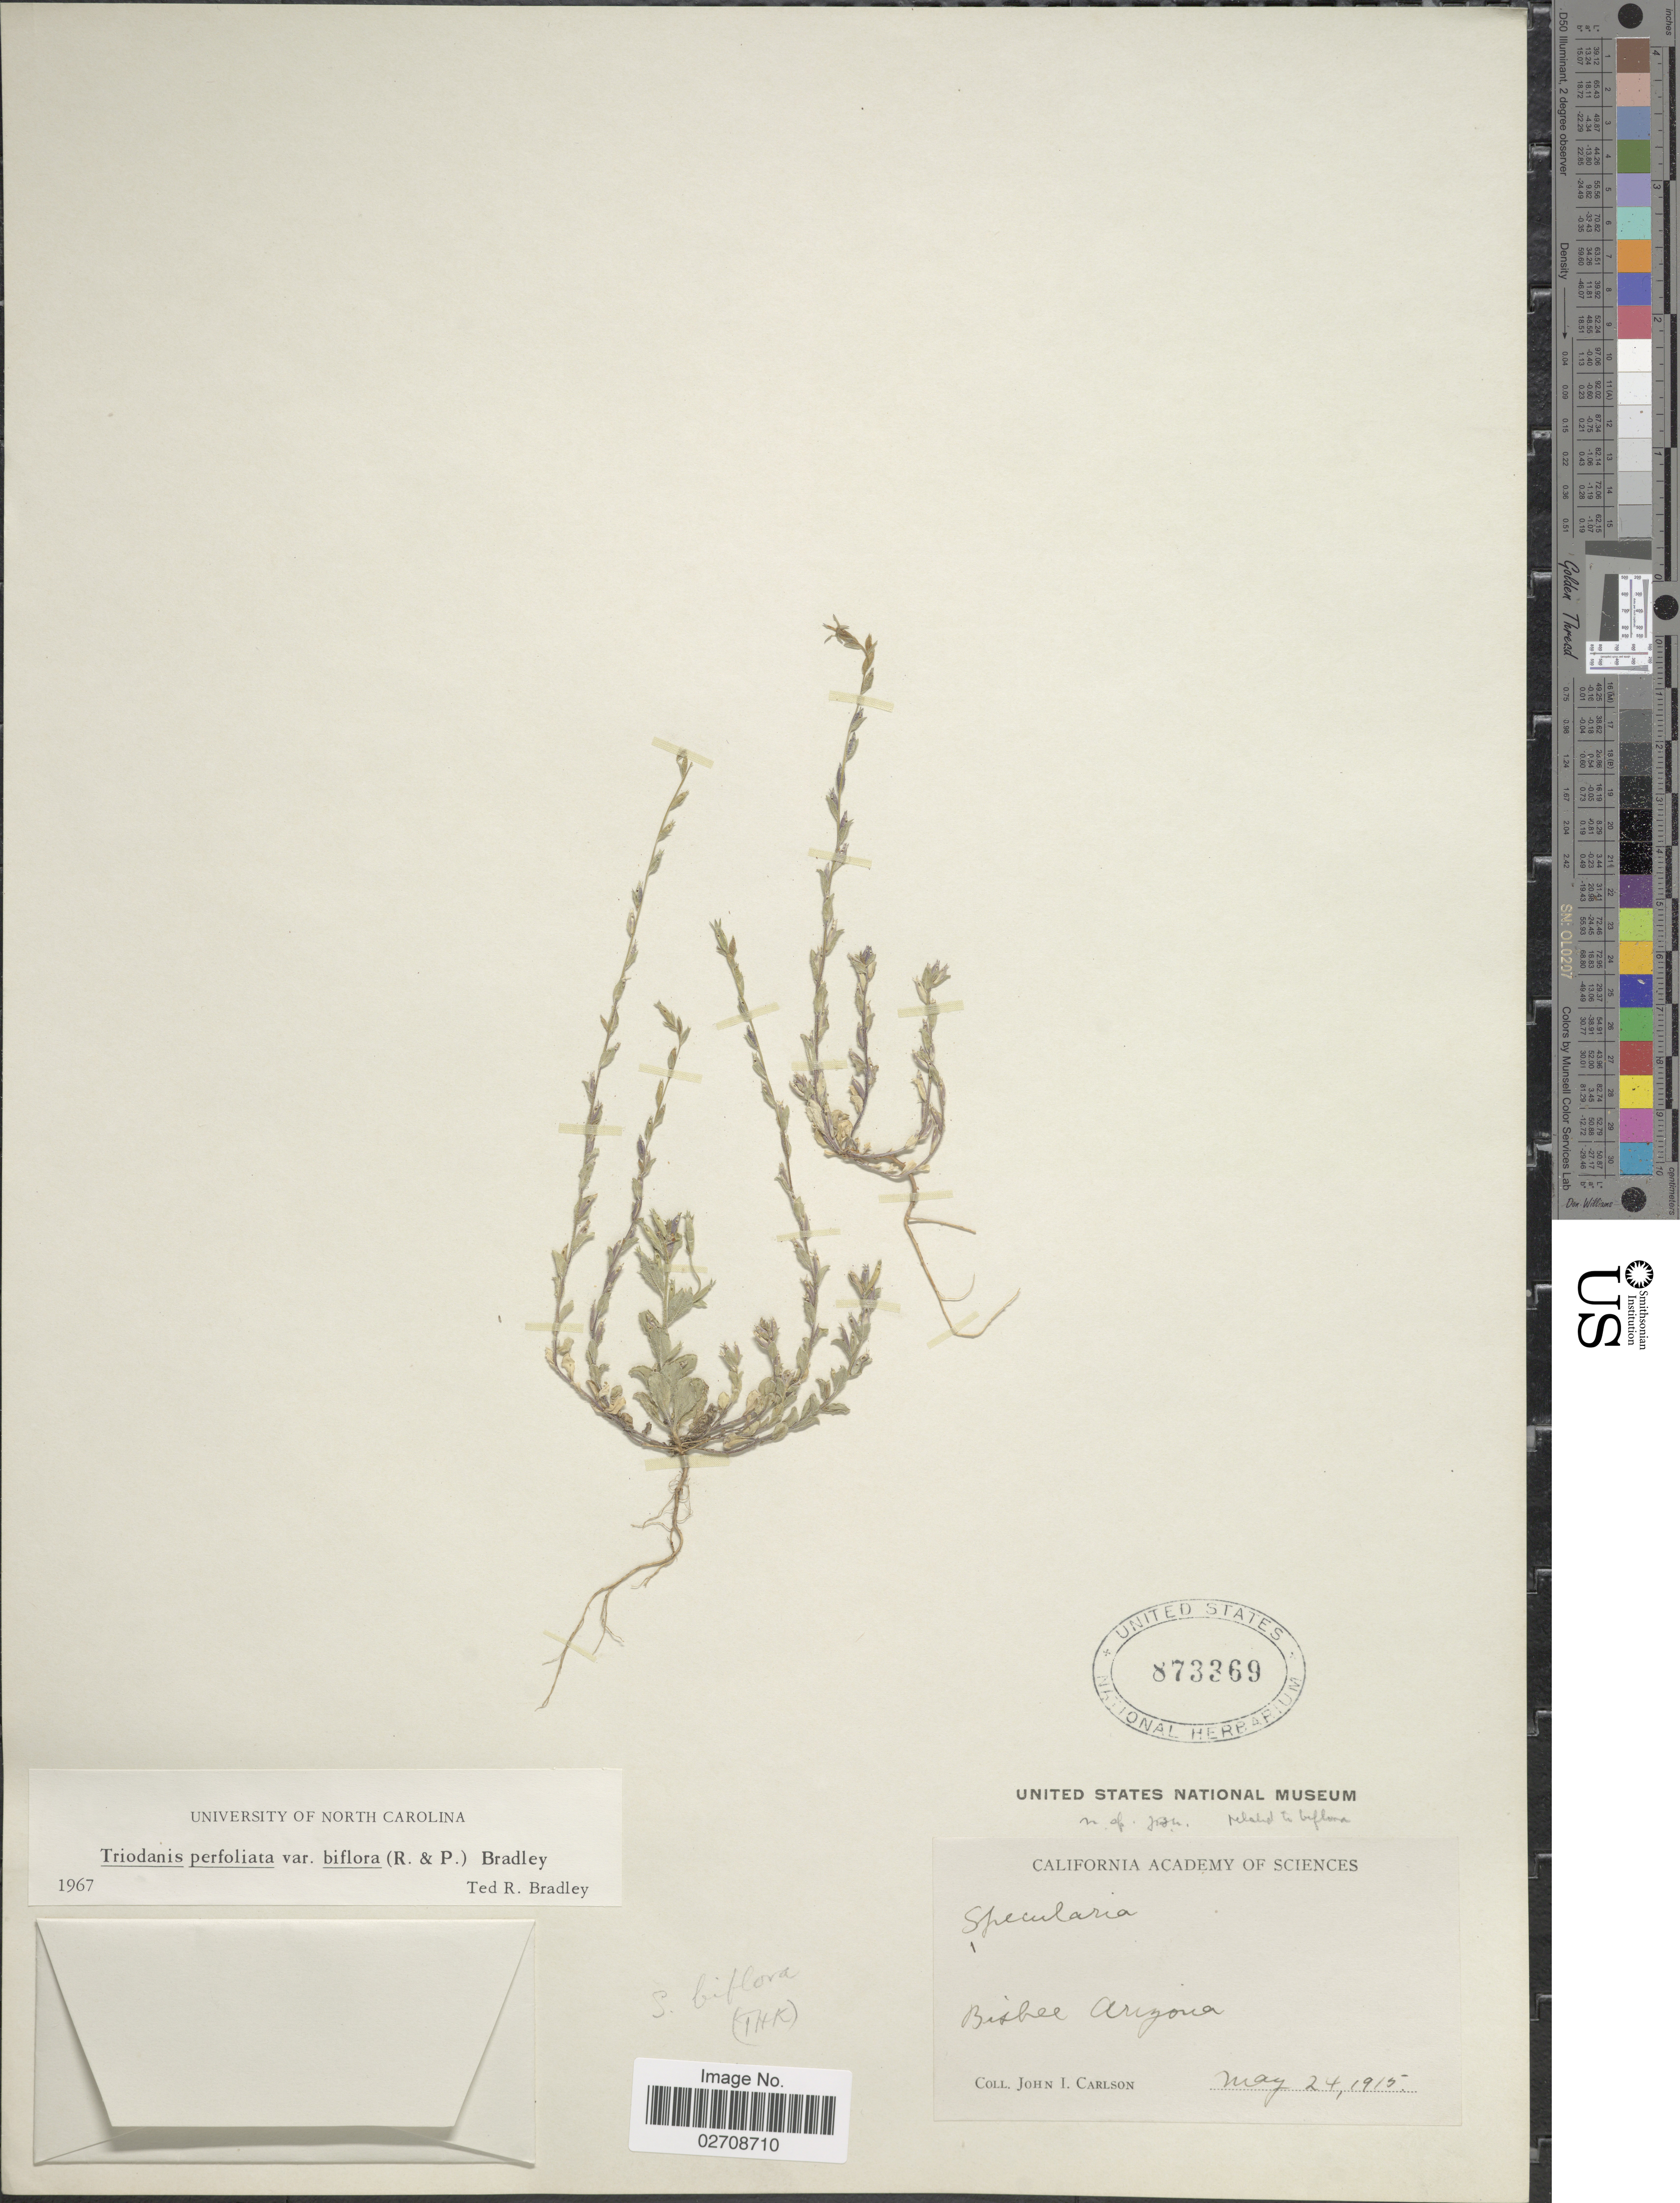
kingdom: Plantae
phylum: Tracheophyta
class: Magnoliopsida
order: Asterales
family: Campanulaceae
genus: Triodanis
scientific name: Triodanis biflora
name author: (Ruiz & Pav.) Greene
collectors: J. Carlson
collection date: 1915-05-24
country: United States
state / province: Arizona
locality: Bisbee Arizona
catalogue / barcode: US 873369